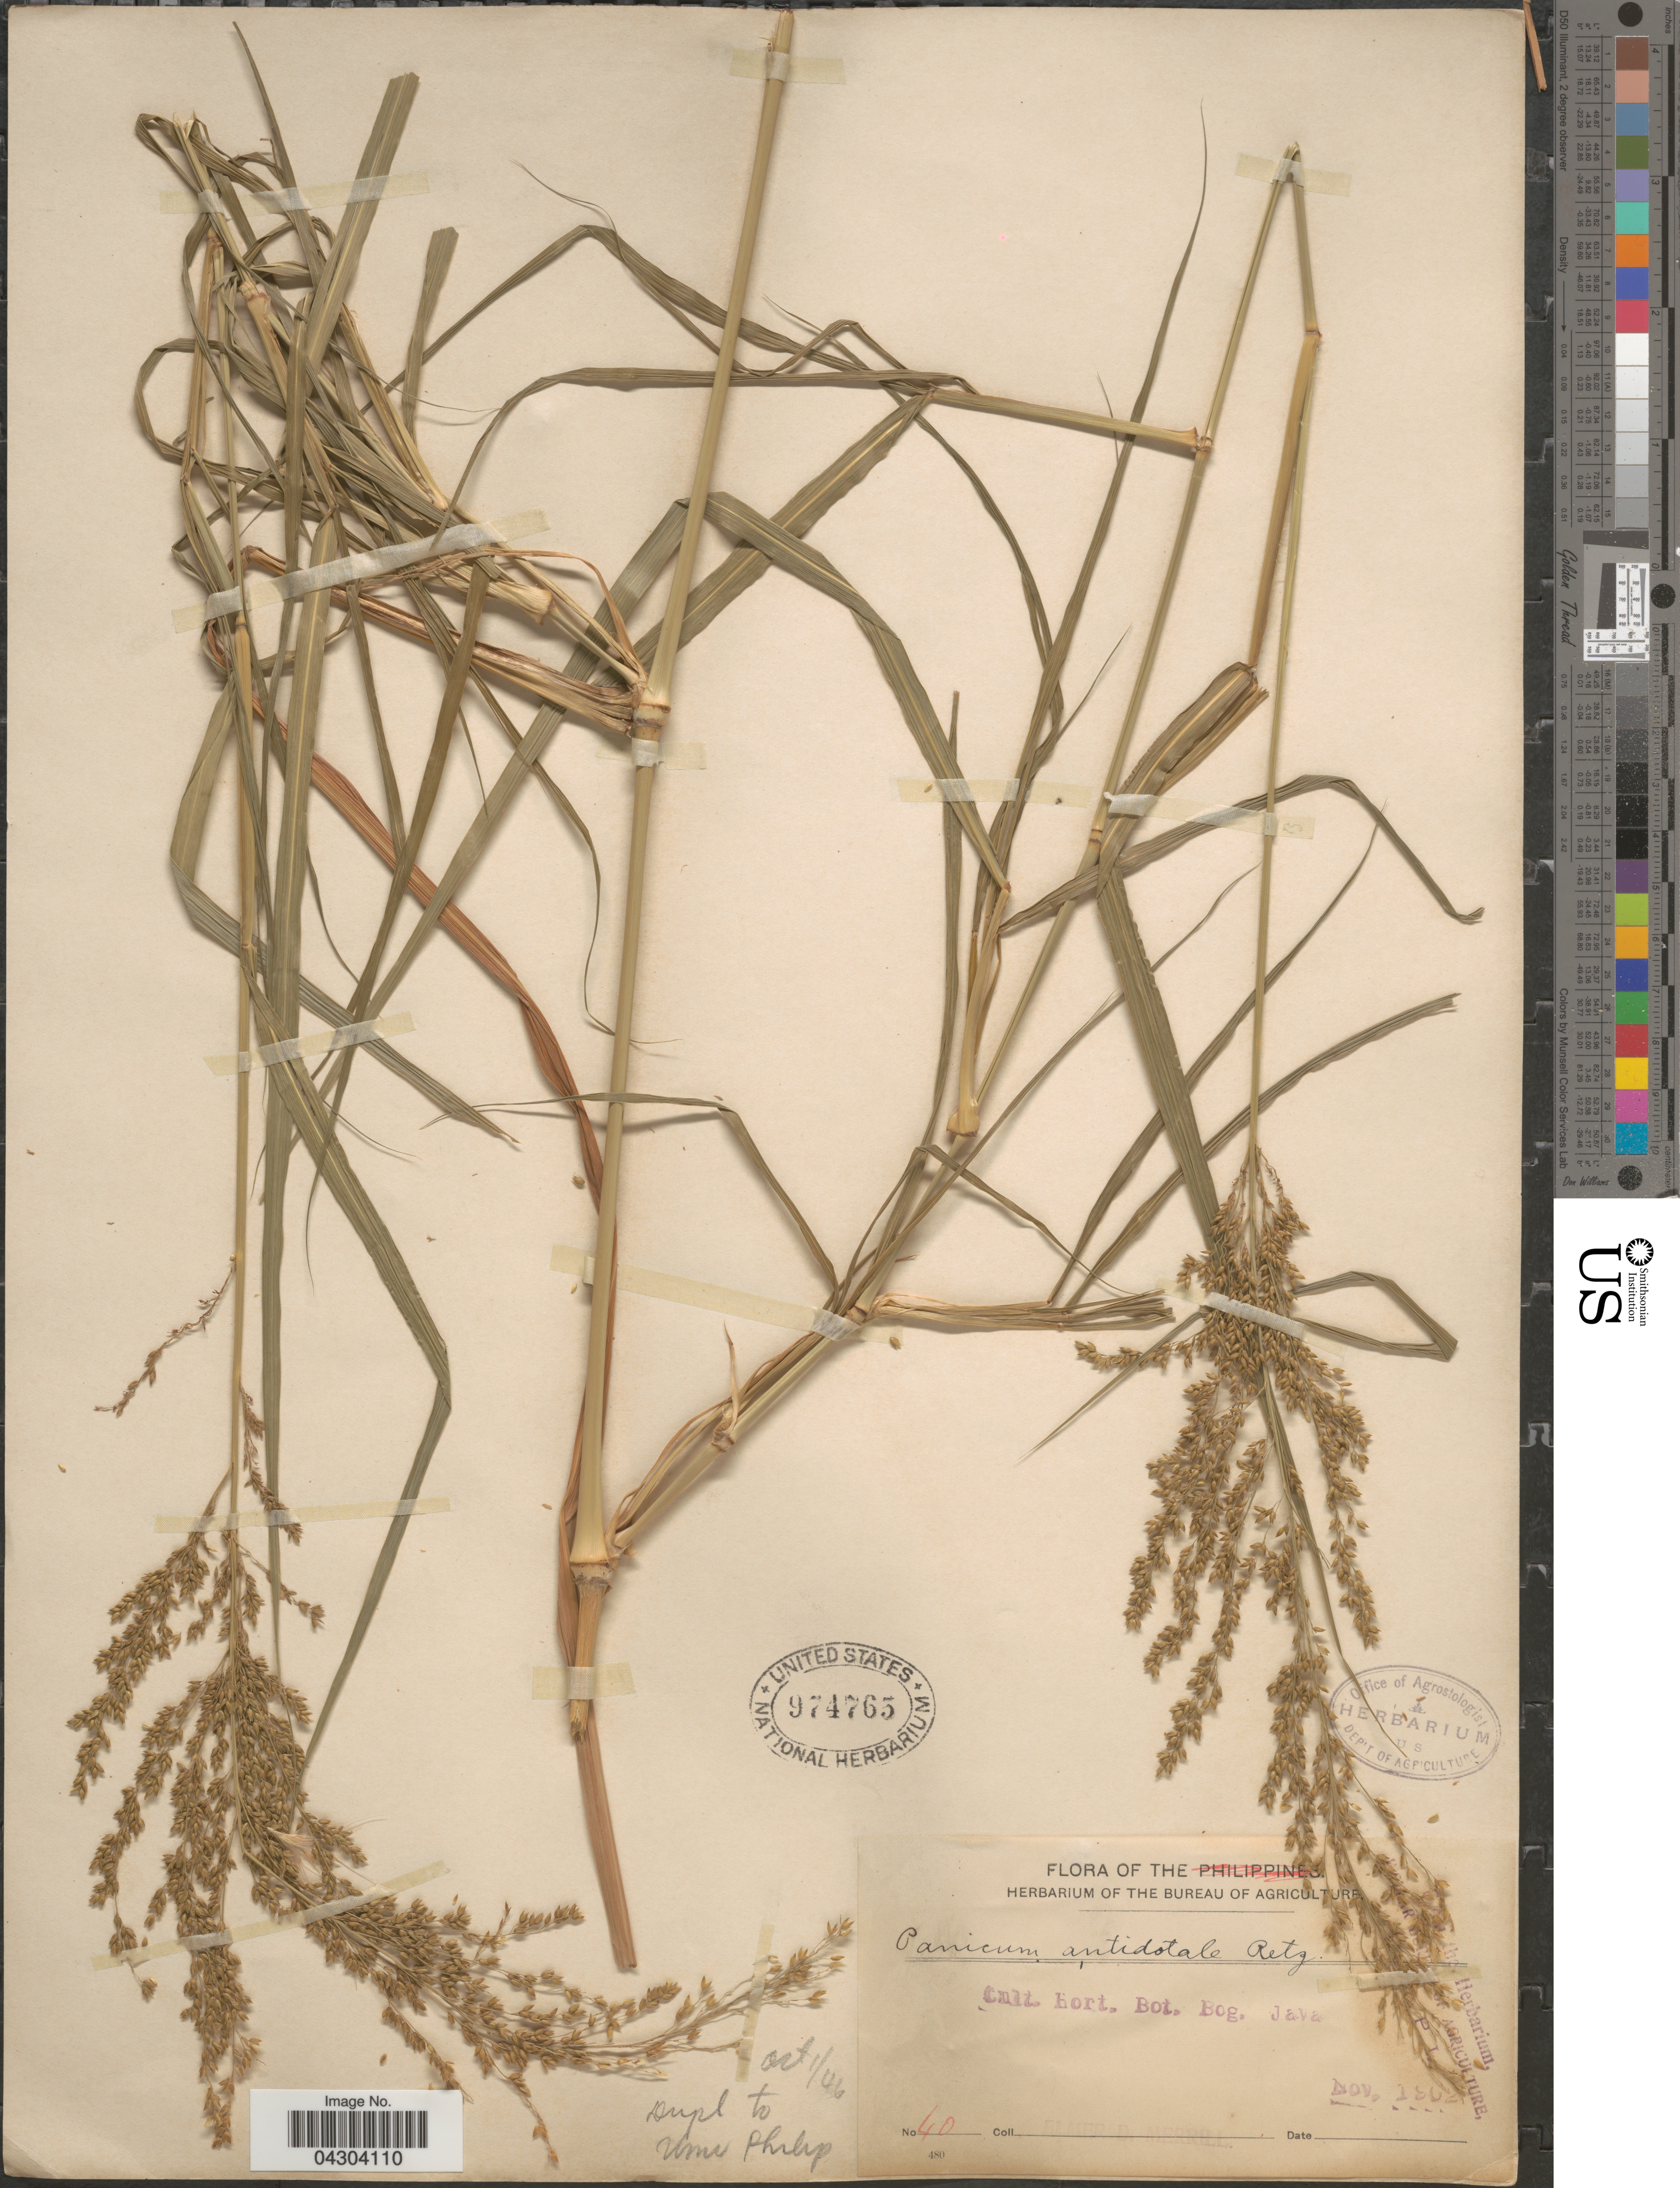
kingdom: Plantae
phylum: Tracheophyta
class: Liliopsida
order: Poales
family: Poaceae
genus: Panicum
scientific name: Panicum antidotale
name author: Retz.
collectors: E. D. Merrill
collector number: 40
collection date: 1902-11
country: Indonesia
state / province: Java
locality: Cult. Hort. Bot. Bog. Java.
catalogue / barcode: US 974765